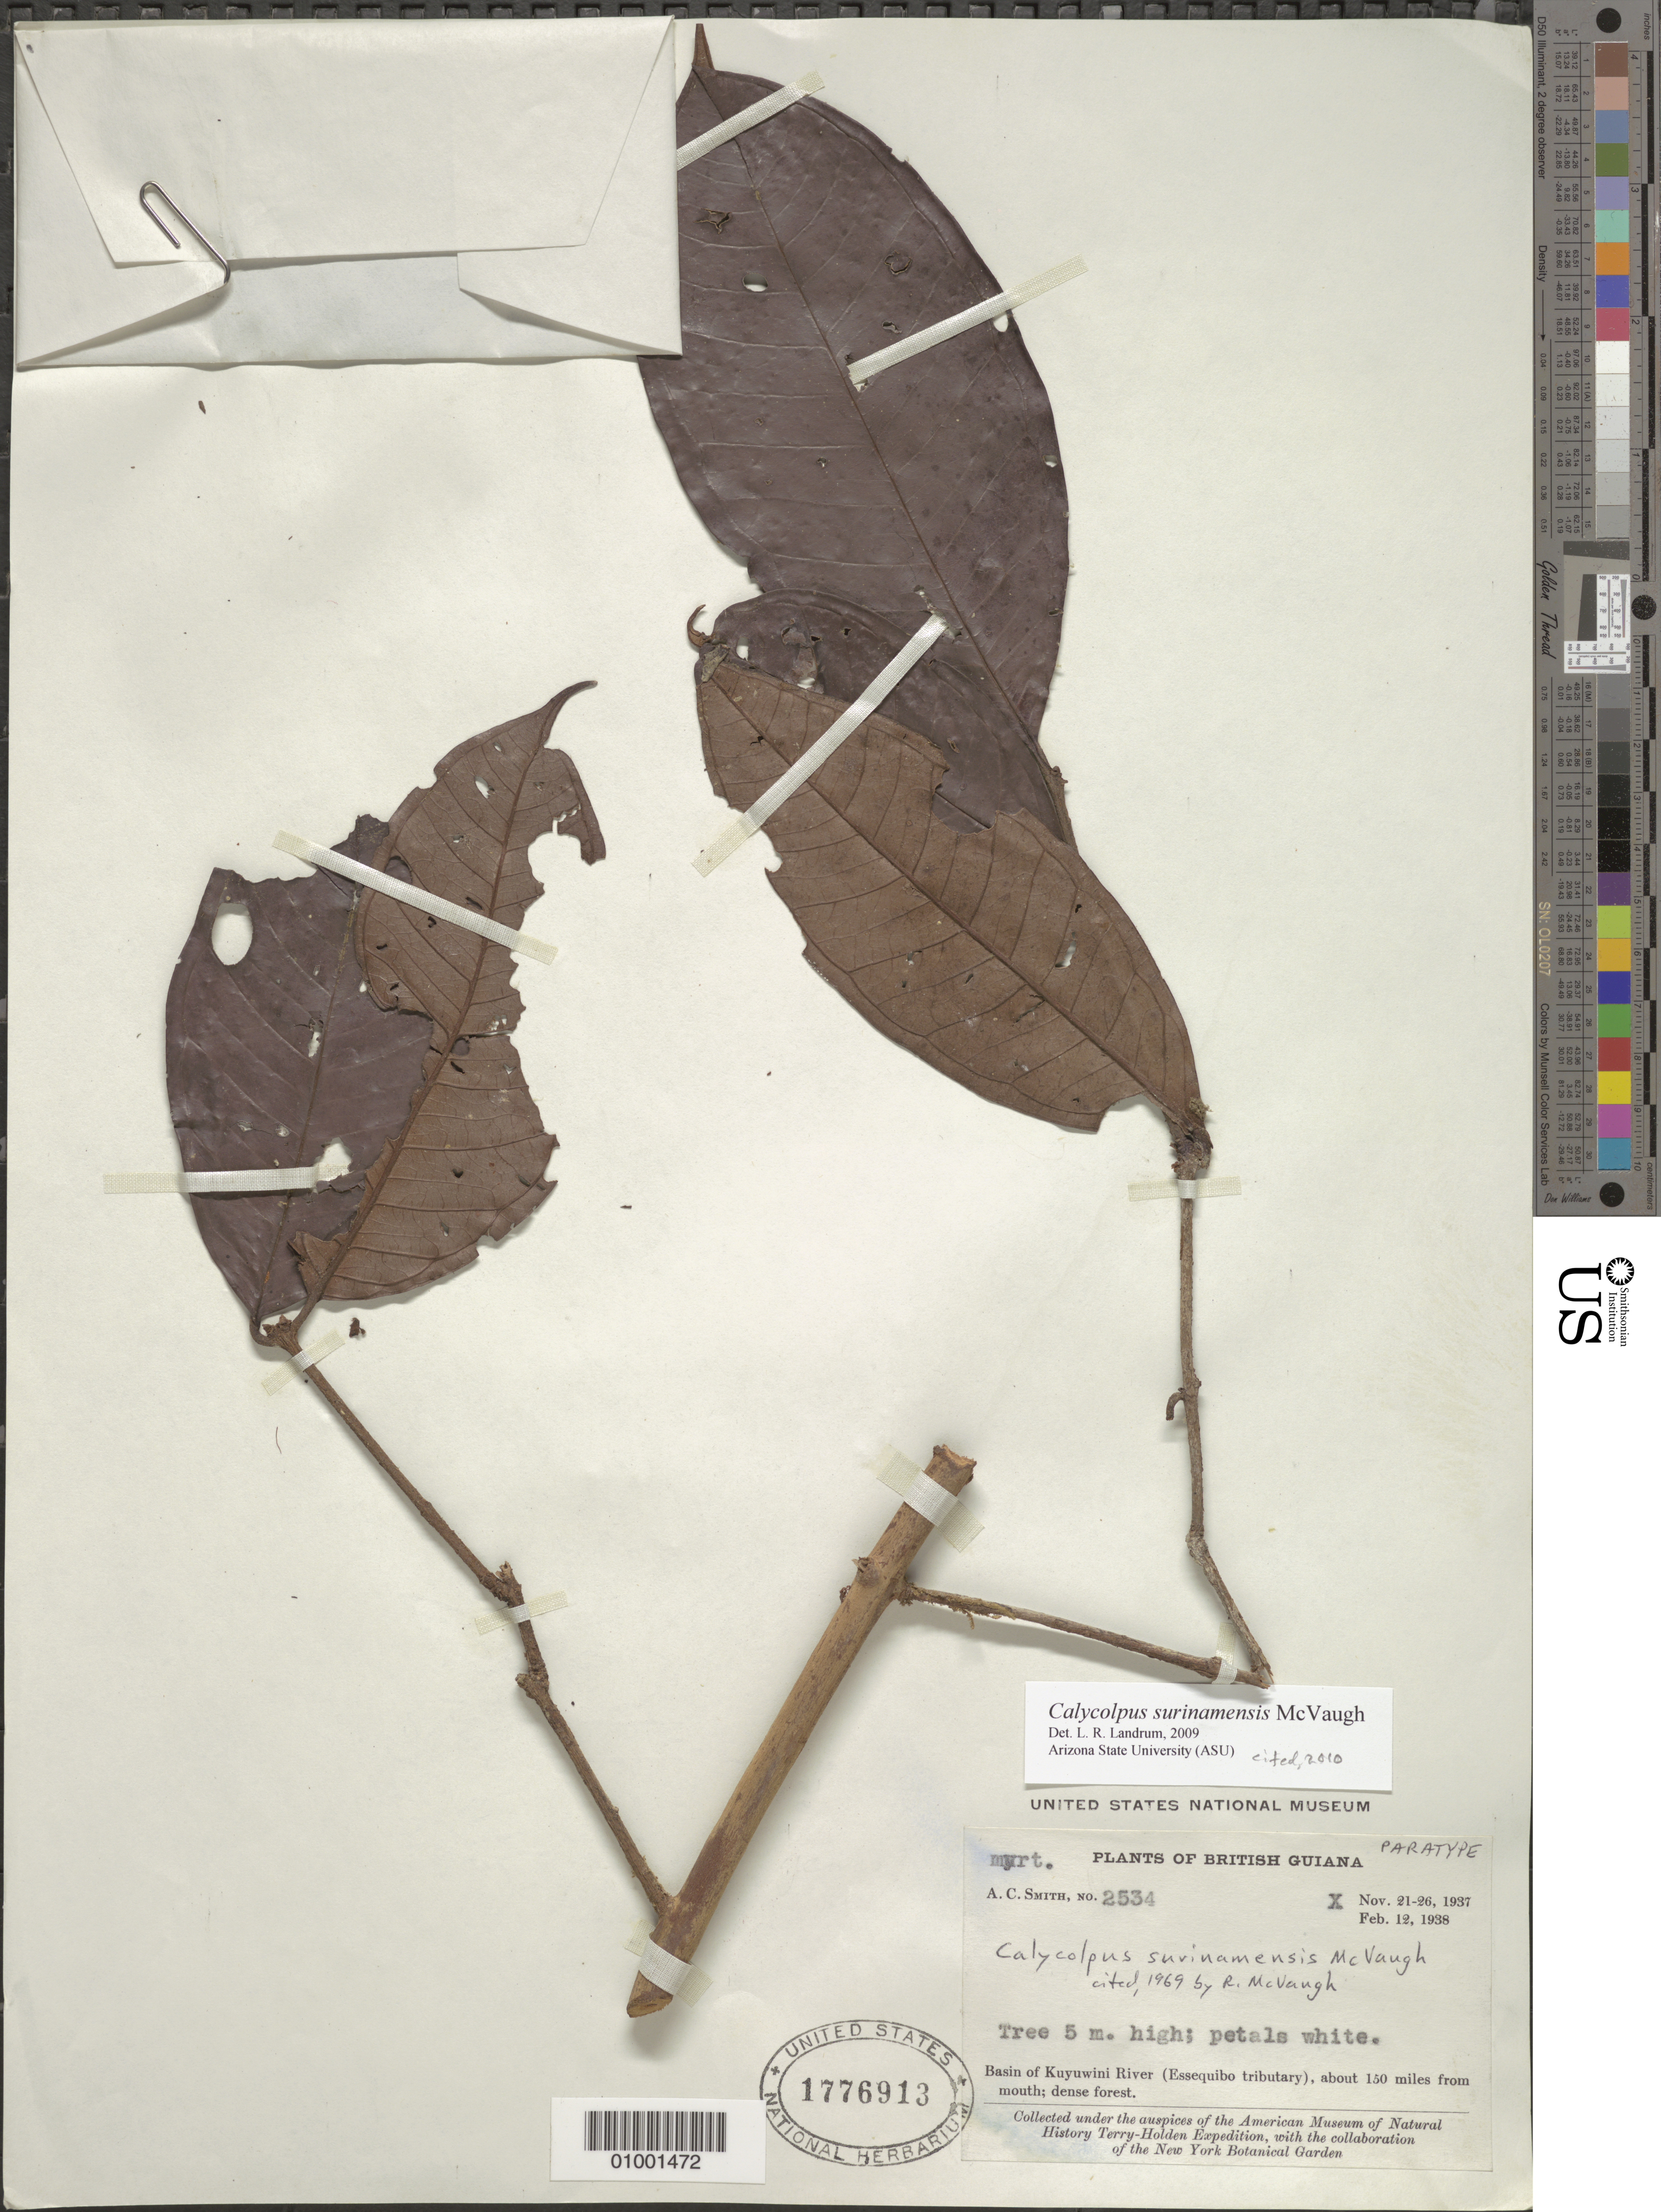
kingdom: Plantae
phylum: Tracheophyta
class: Magnoliopsida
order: Myrtales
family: Myrtaceae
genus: Calycolpus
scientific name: Calycolpus surinamensis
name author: McVaugh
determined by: Landrum, L. R.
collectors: A. C. Smith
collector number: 2534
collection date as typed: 21-Nov-37 to 26-Nov-37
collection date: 1937-11-21/1937-11-26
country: Guyana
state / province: U. Takutu-U. Essequibo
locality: Kuyuwini River Basin (Essequibo River tributary), about 150 mi. from mouth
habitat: Dense forest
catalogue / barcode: US 1776913